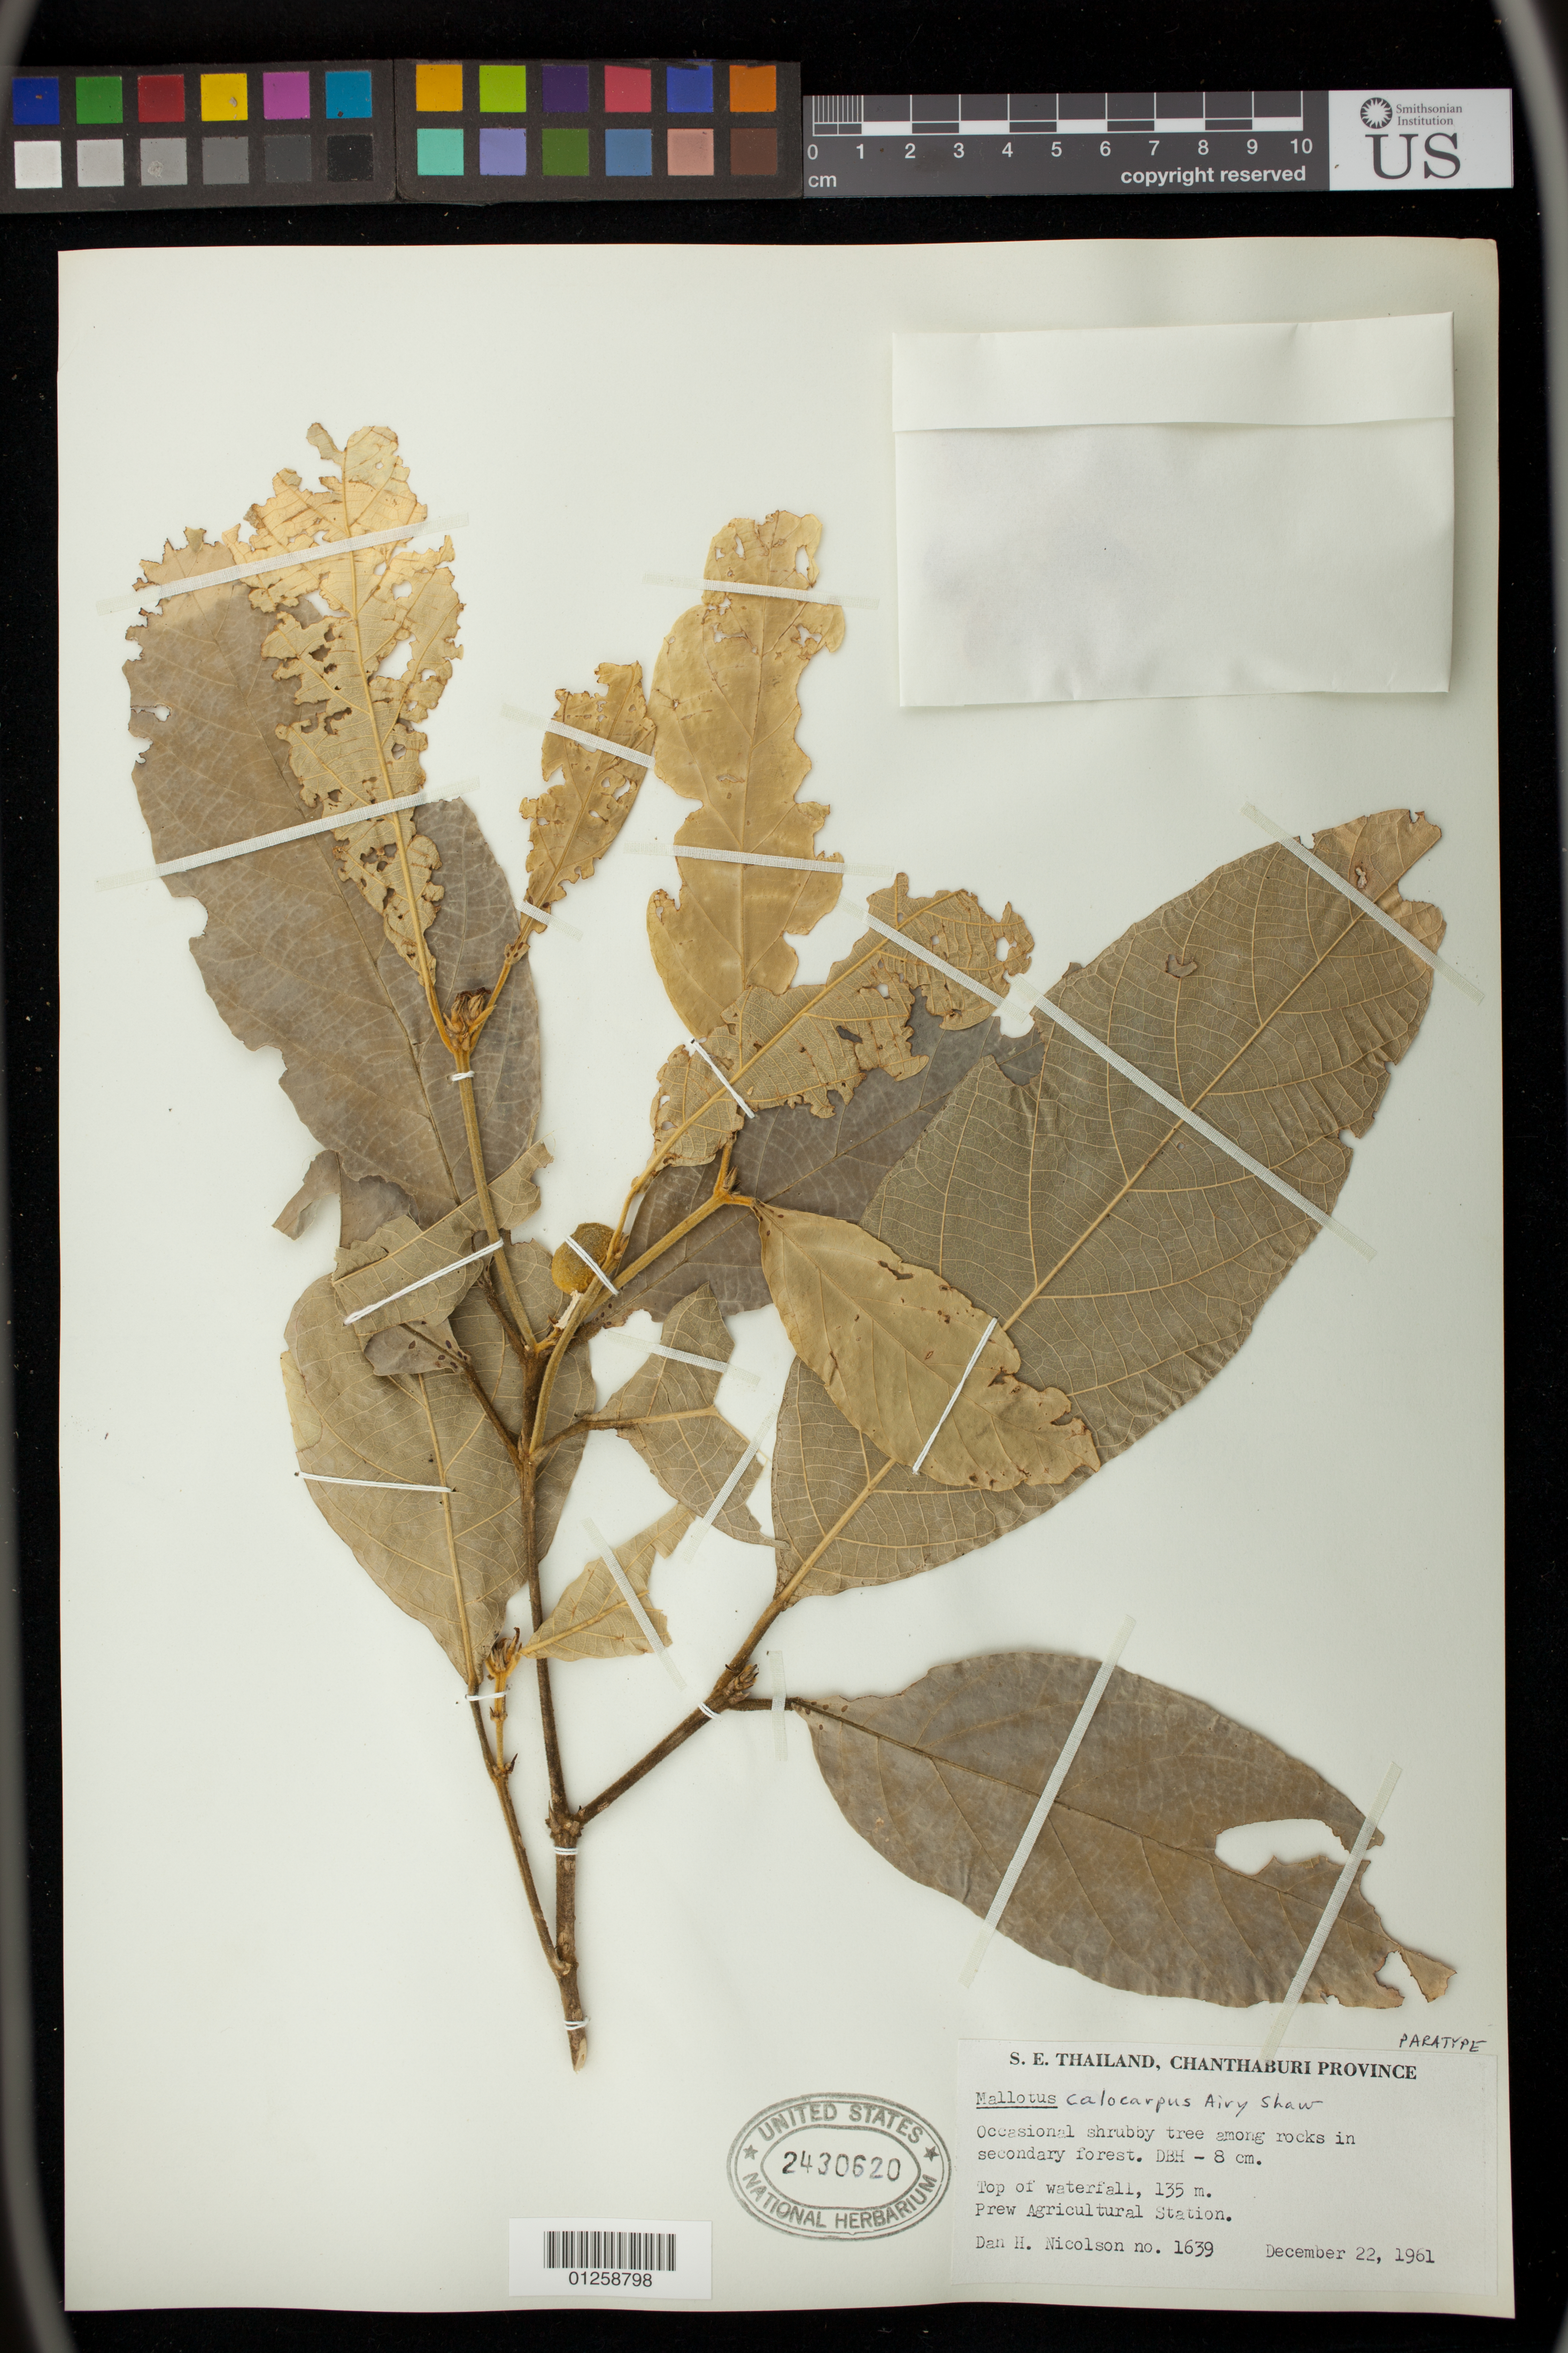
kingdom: Plantae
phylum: Tracheophyta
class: Magnoliopsida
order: Malpighiales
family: Euphorbiaceae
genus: Mallotus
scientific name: Mallotus calocarpus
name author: Airy Shaw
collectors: D. H. Nicolson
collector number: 1639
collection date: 1961-12-22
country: Thailand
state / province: Chanthaburi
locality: Top of waterfall,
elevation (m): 135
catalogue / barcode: US 2430620